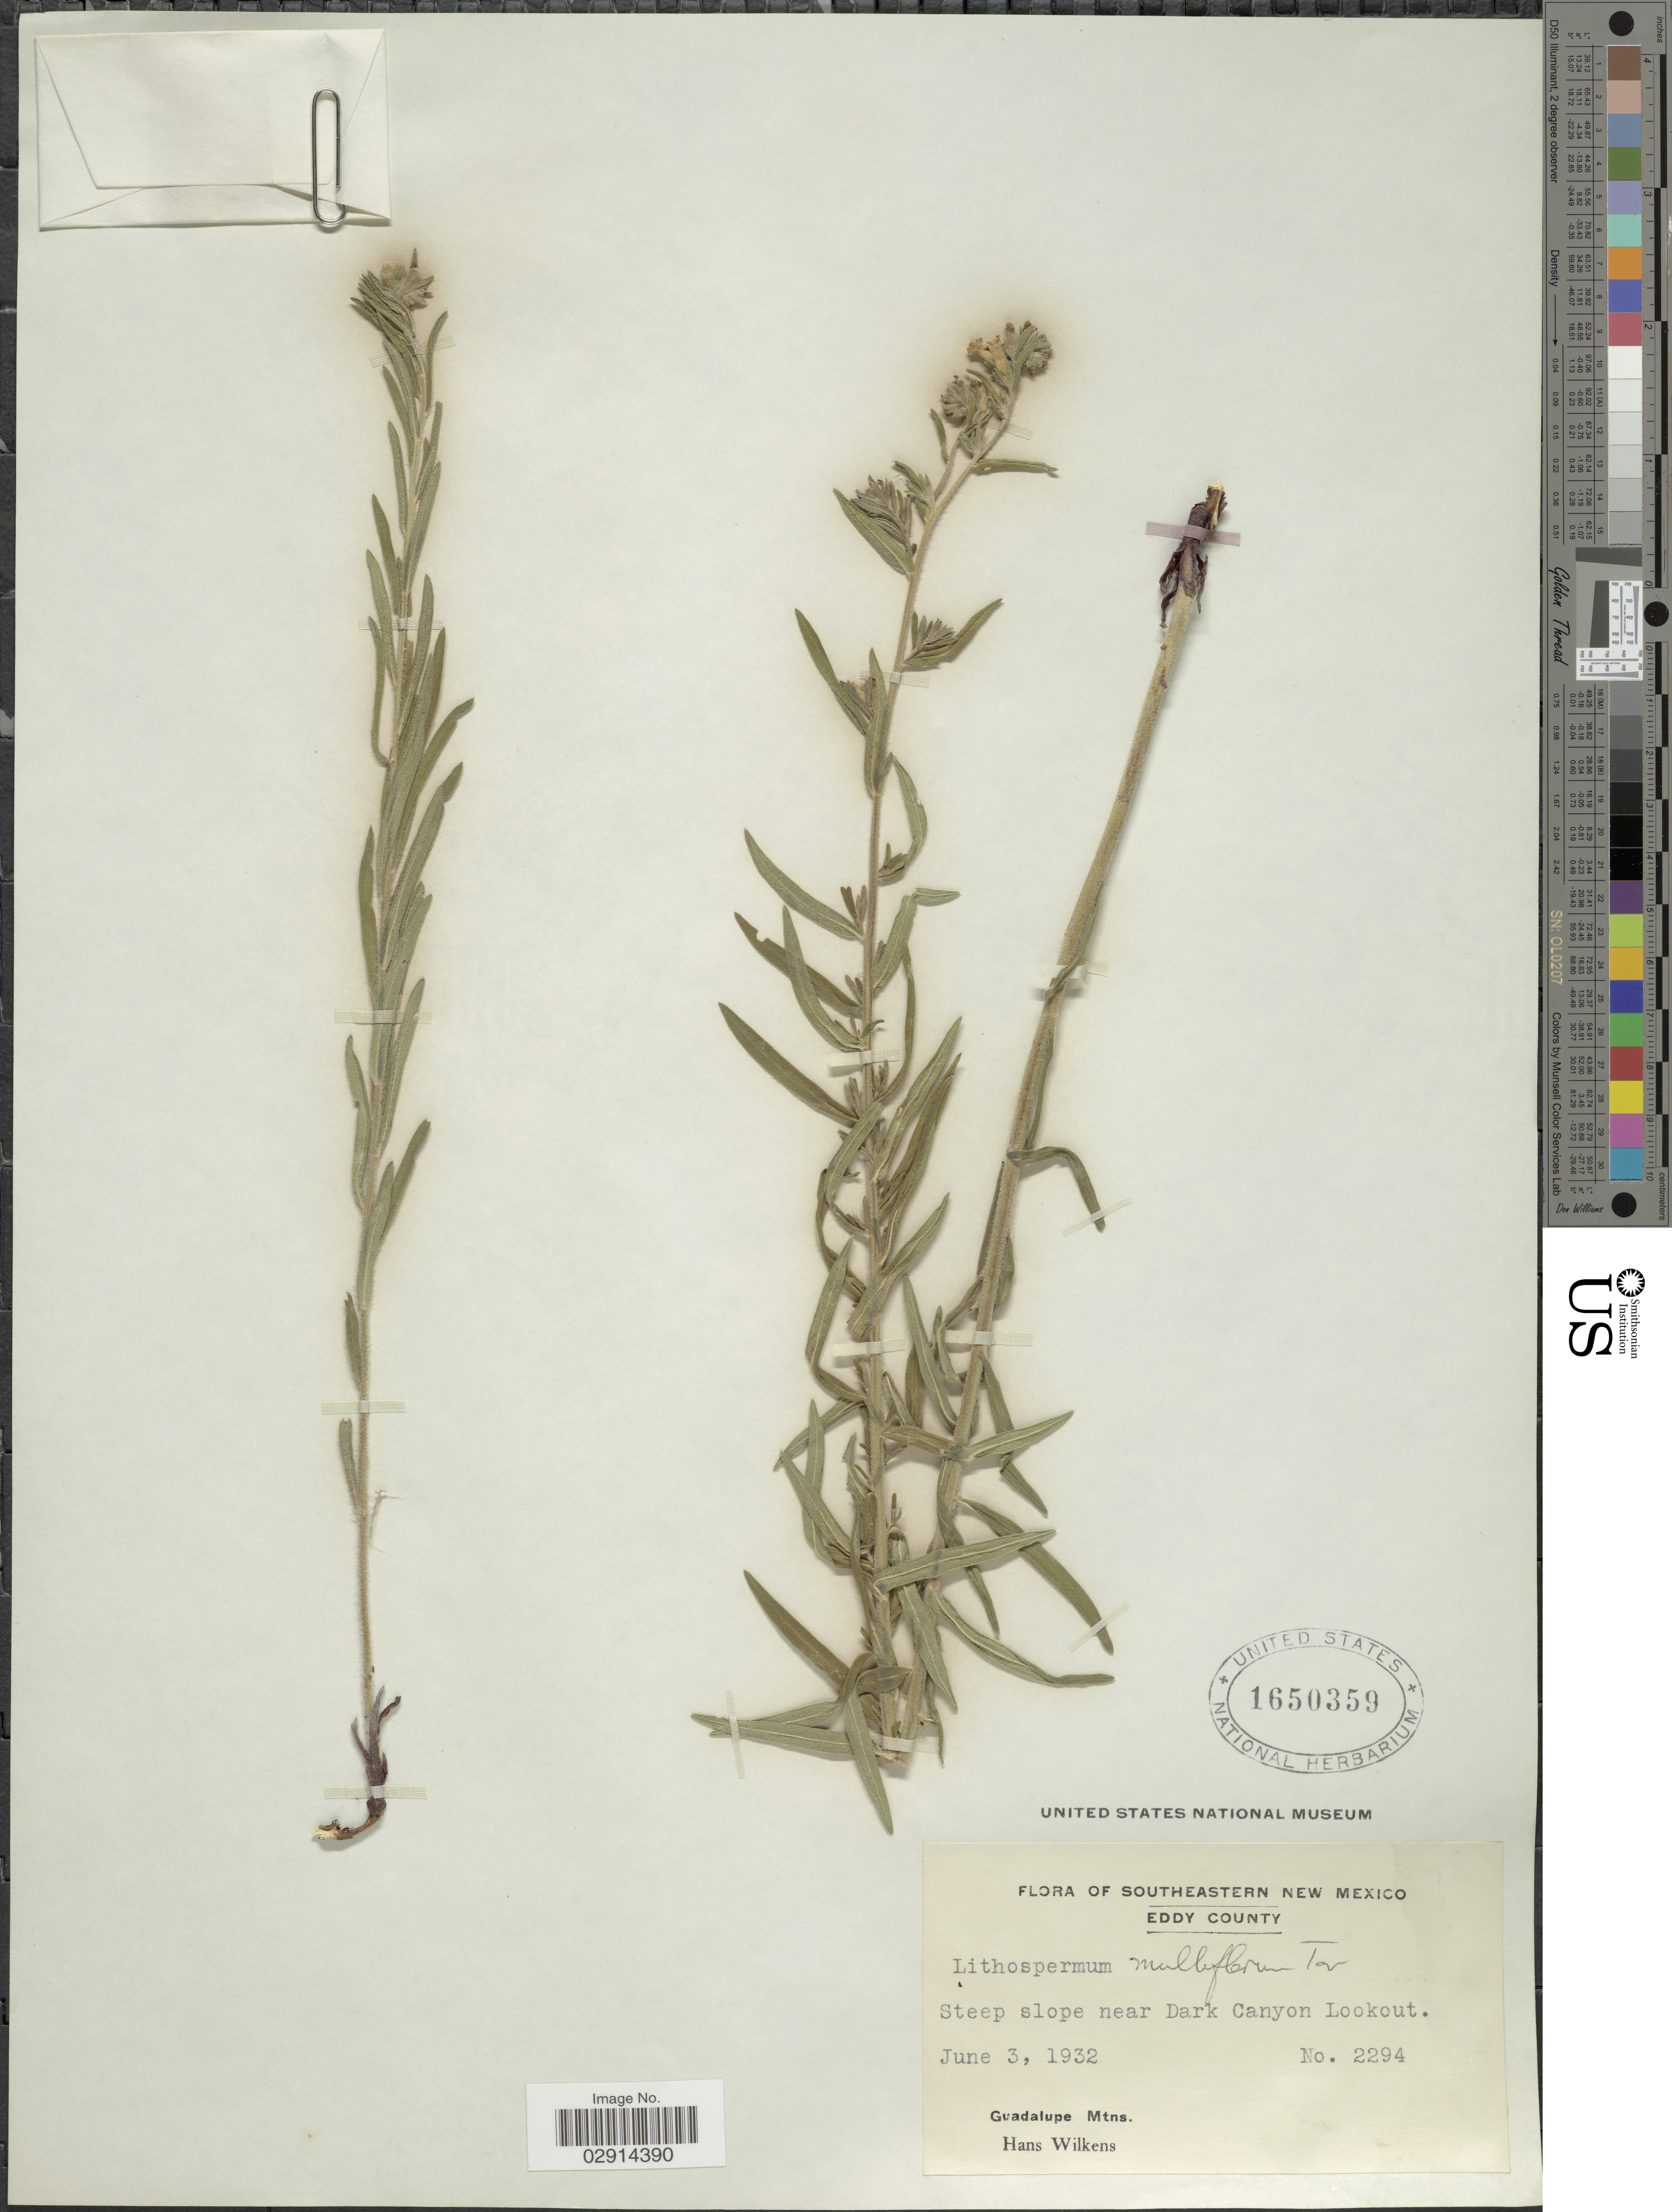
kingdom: Plantae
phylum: Tracheophyta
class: Magnoliopsida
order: Boraginales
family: Boraginaceae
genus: Lithospermum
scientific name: Lithospermum multiflorum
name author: Torr. ex A. Gray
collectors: H. Wilkens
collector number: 2294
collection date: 1932-06-03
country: United States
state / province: New Mexico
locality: Southeastern New Mexico, Eddy County. Steep slope near Dark Canyon Lookout. Guadalupe Mtns.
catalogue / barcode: US 1650359